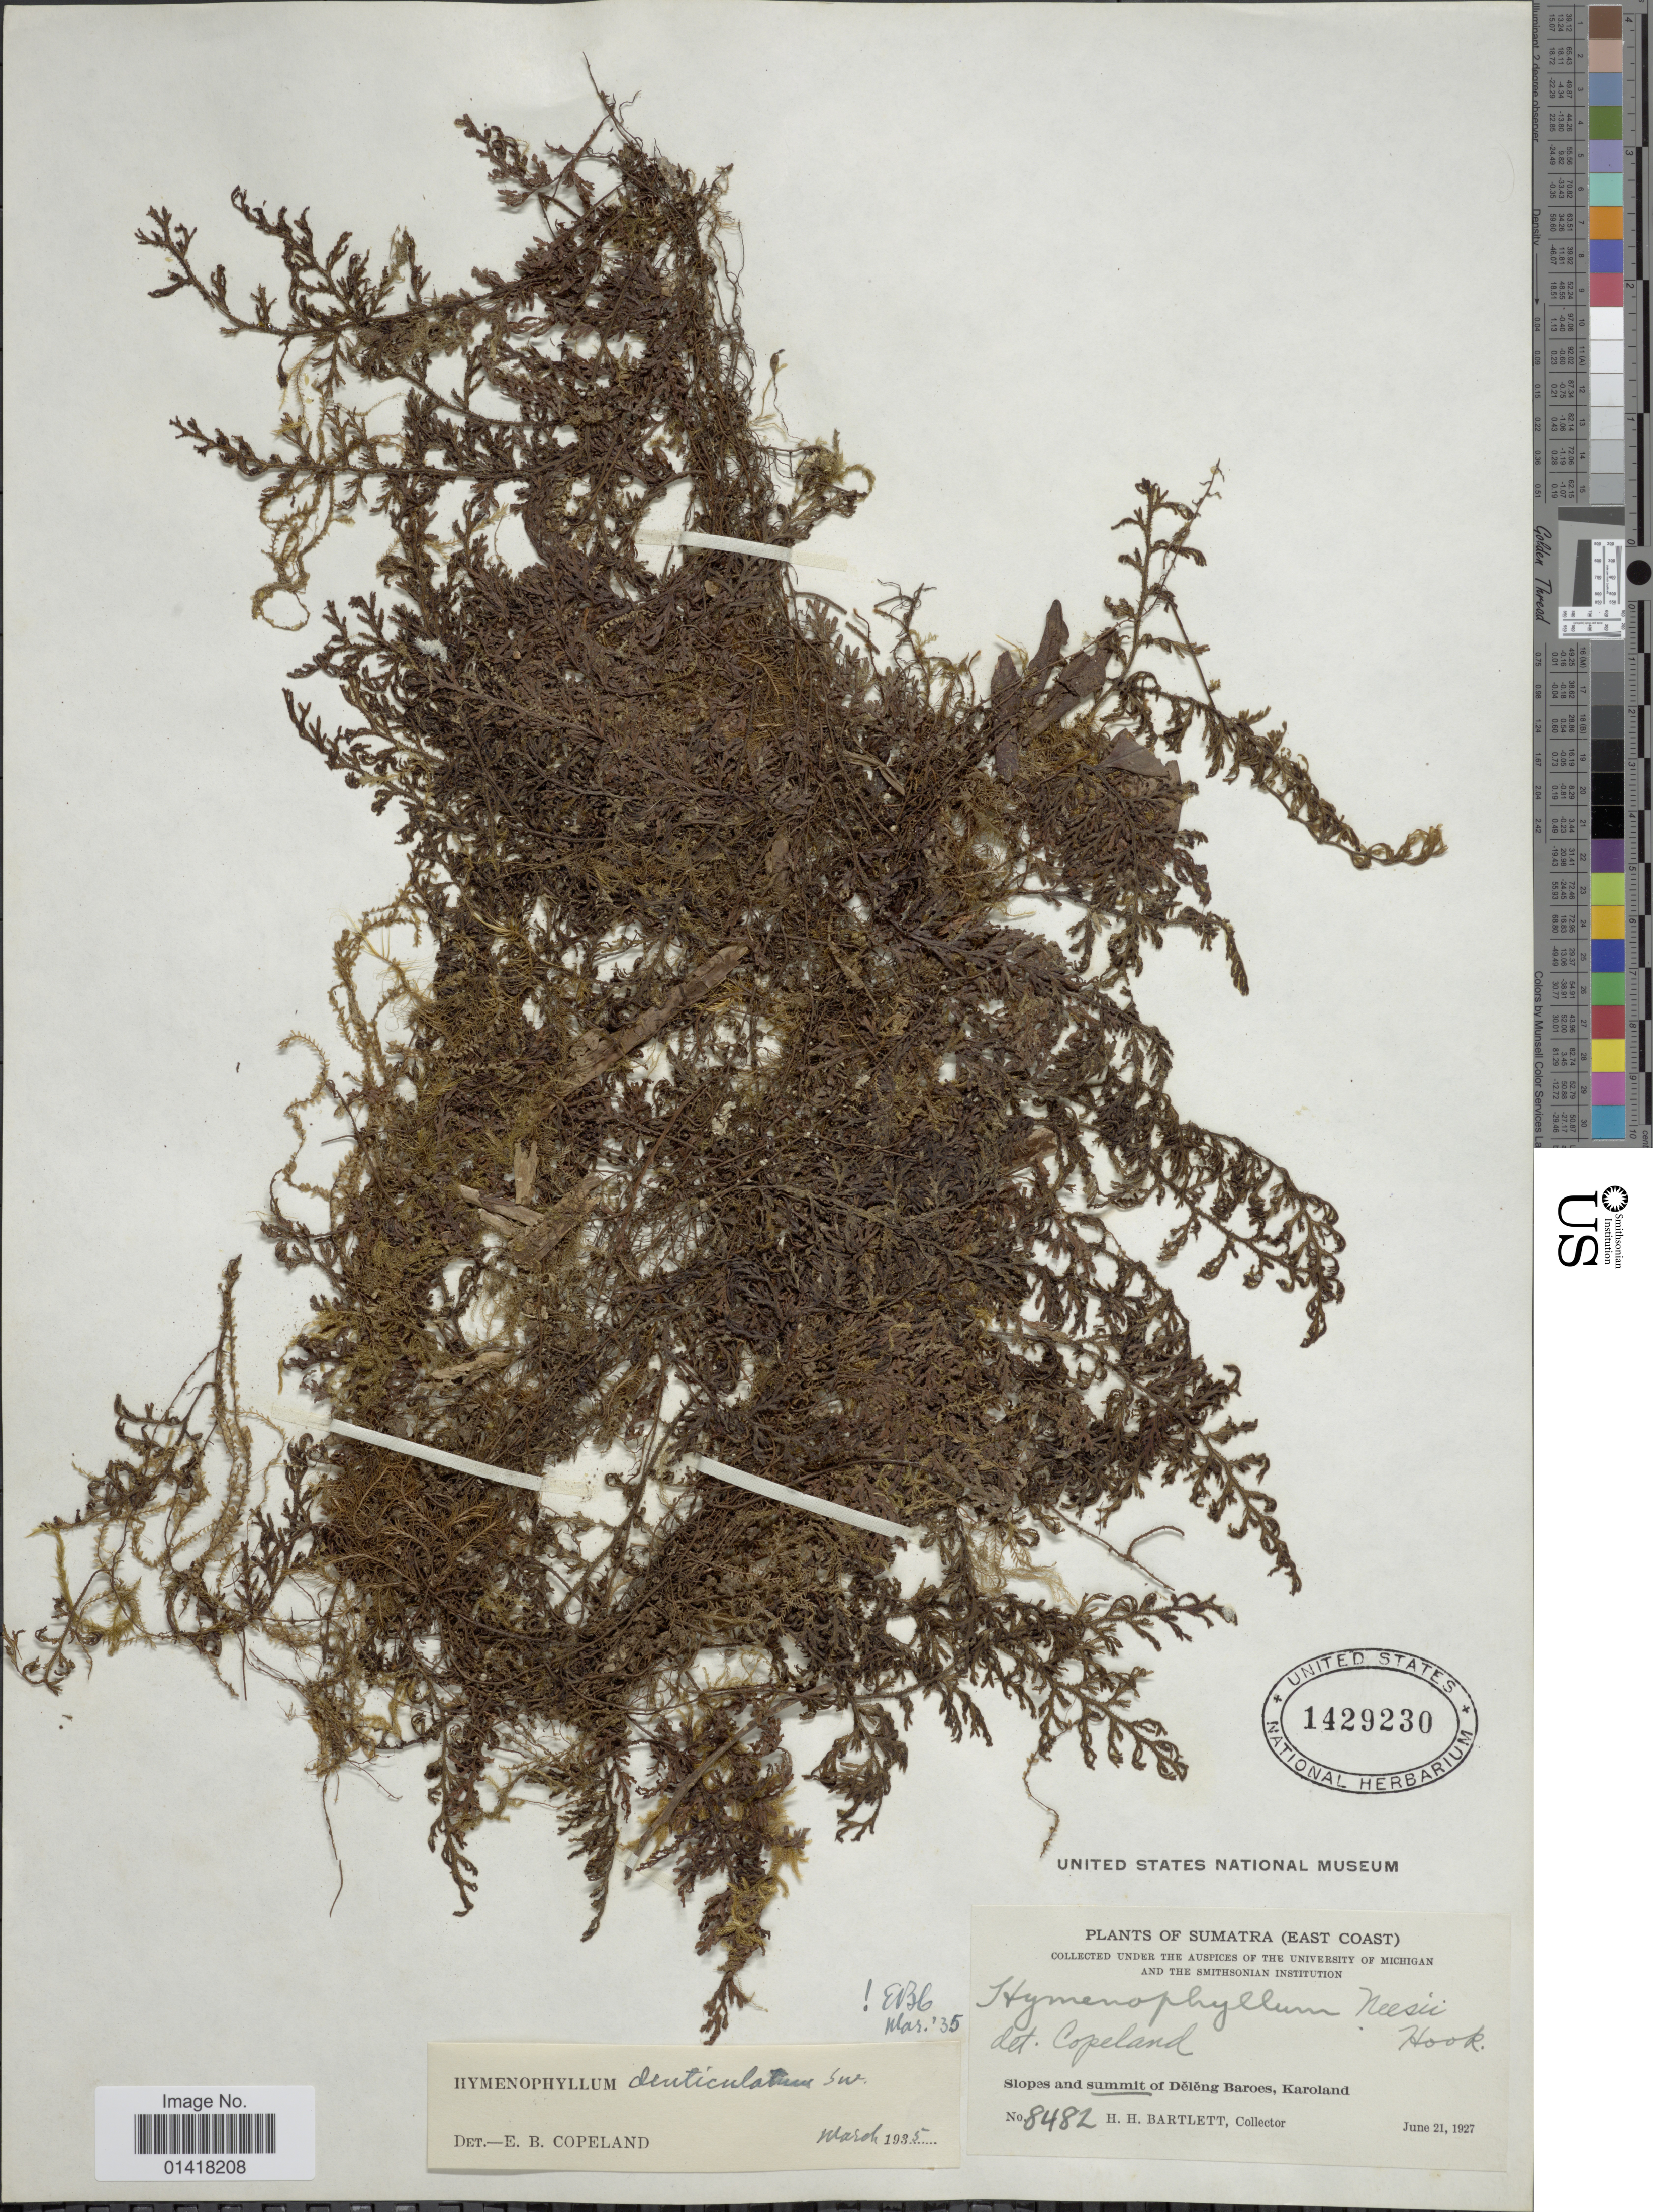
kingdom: Plantae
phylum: Tracheophyta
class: Polypodiopsida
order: Hymenophyllales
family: Hymenophyllaceae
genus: Hymenophyllum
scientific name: Hymenophyllum denticulatum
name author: Sw.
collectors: H. H. Bartlett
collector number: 8482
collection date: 1927-06-21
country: Indonesia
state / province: Sumatra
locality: East Coast. Slopes and summit of Deleng baroes, Karoland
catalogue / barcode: US 1429230